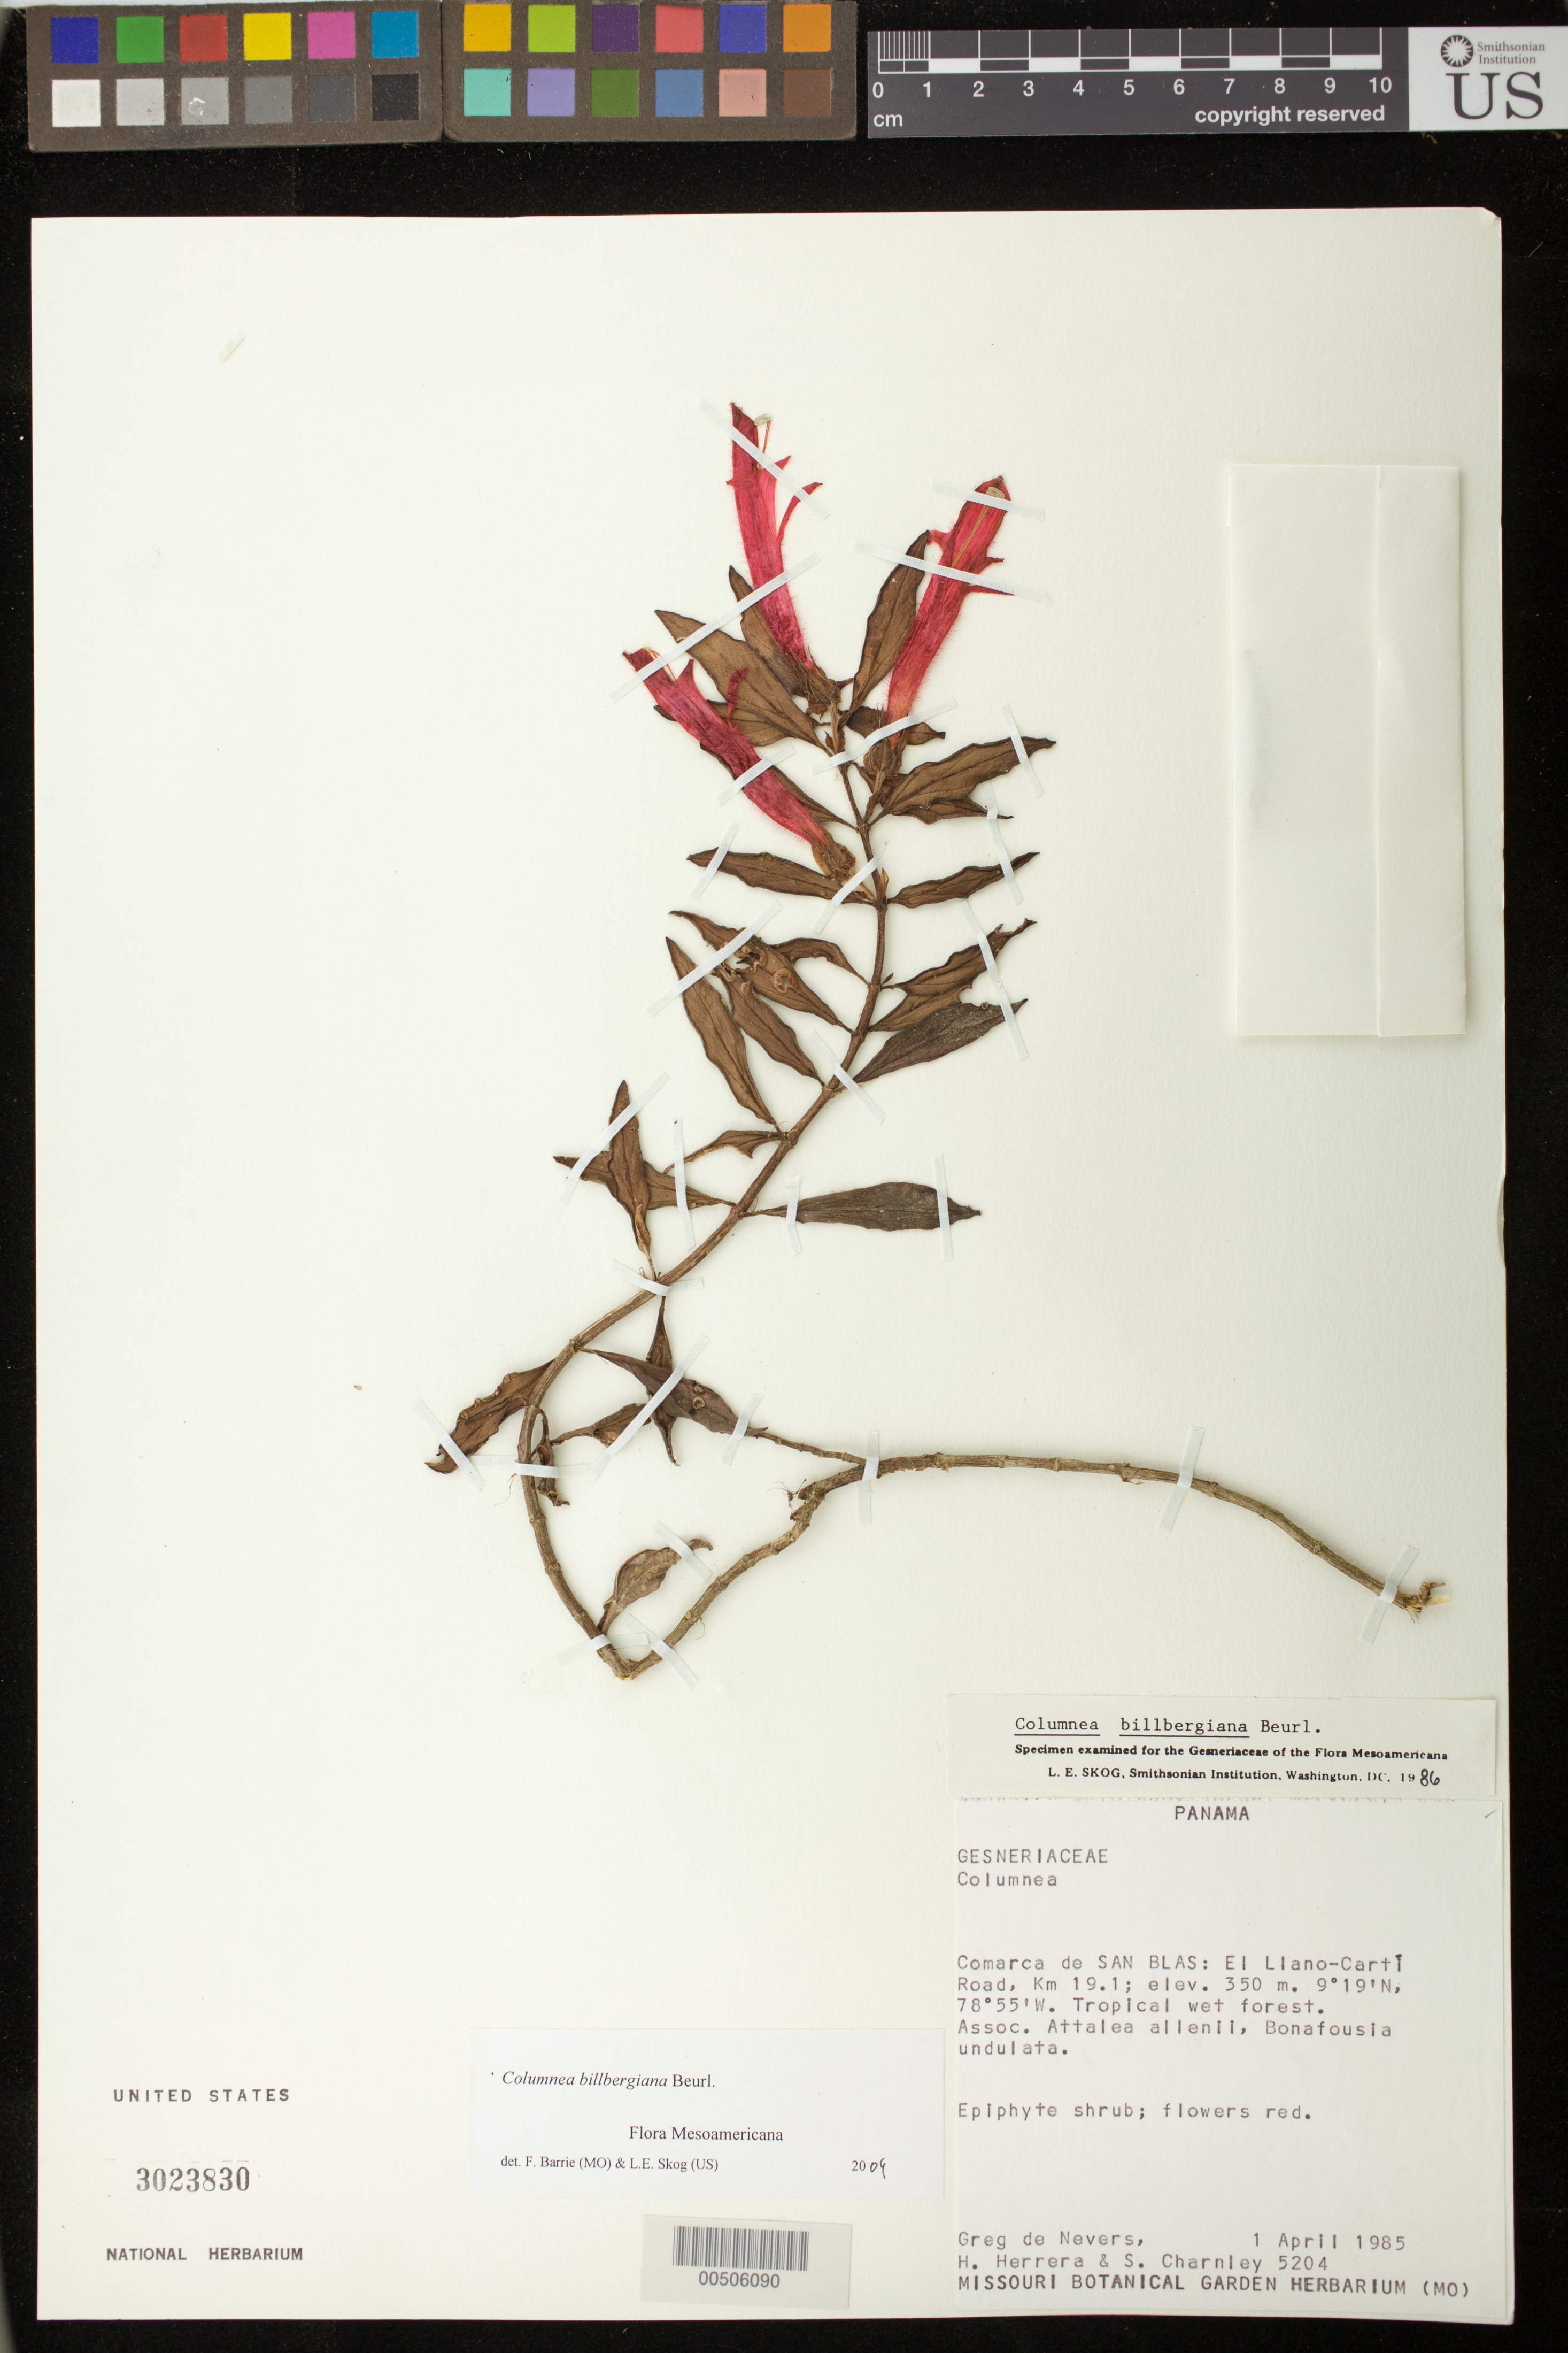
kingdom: Plantae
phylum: Tracheophyta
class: Magnoliopsida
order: Lamiales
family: Gesneriaceae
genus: Columnea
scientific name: Columnea billbergiana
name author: Beurl.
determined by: Skog, Laurence E.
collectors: G. C. de Nevers, H. Herrera & S. Charnley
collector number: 5204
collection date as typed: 01 Apr 1985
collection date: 1985-04-01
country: Panama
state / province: Kuna Yala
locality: Comarca de San Blas: El Llano-Cartí Road, km 19.1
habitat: Tropical wet forest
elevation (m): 350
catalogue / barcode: US 3023830